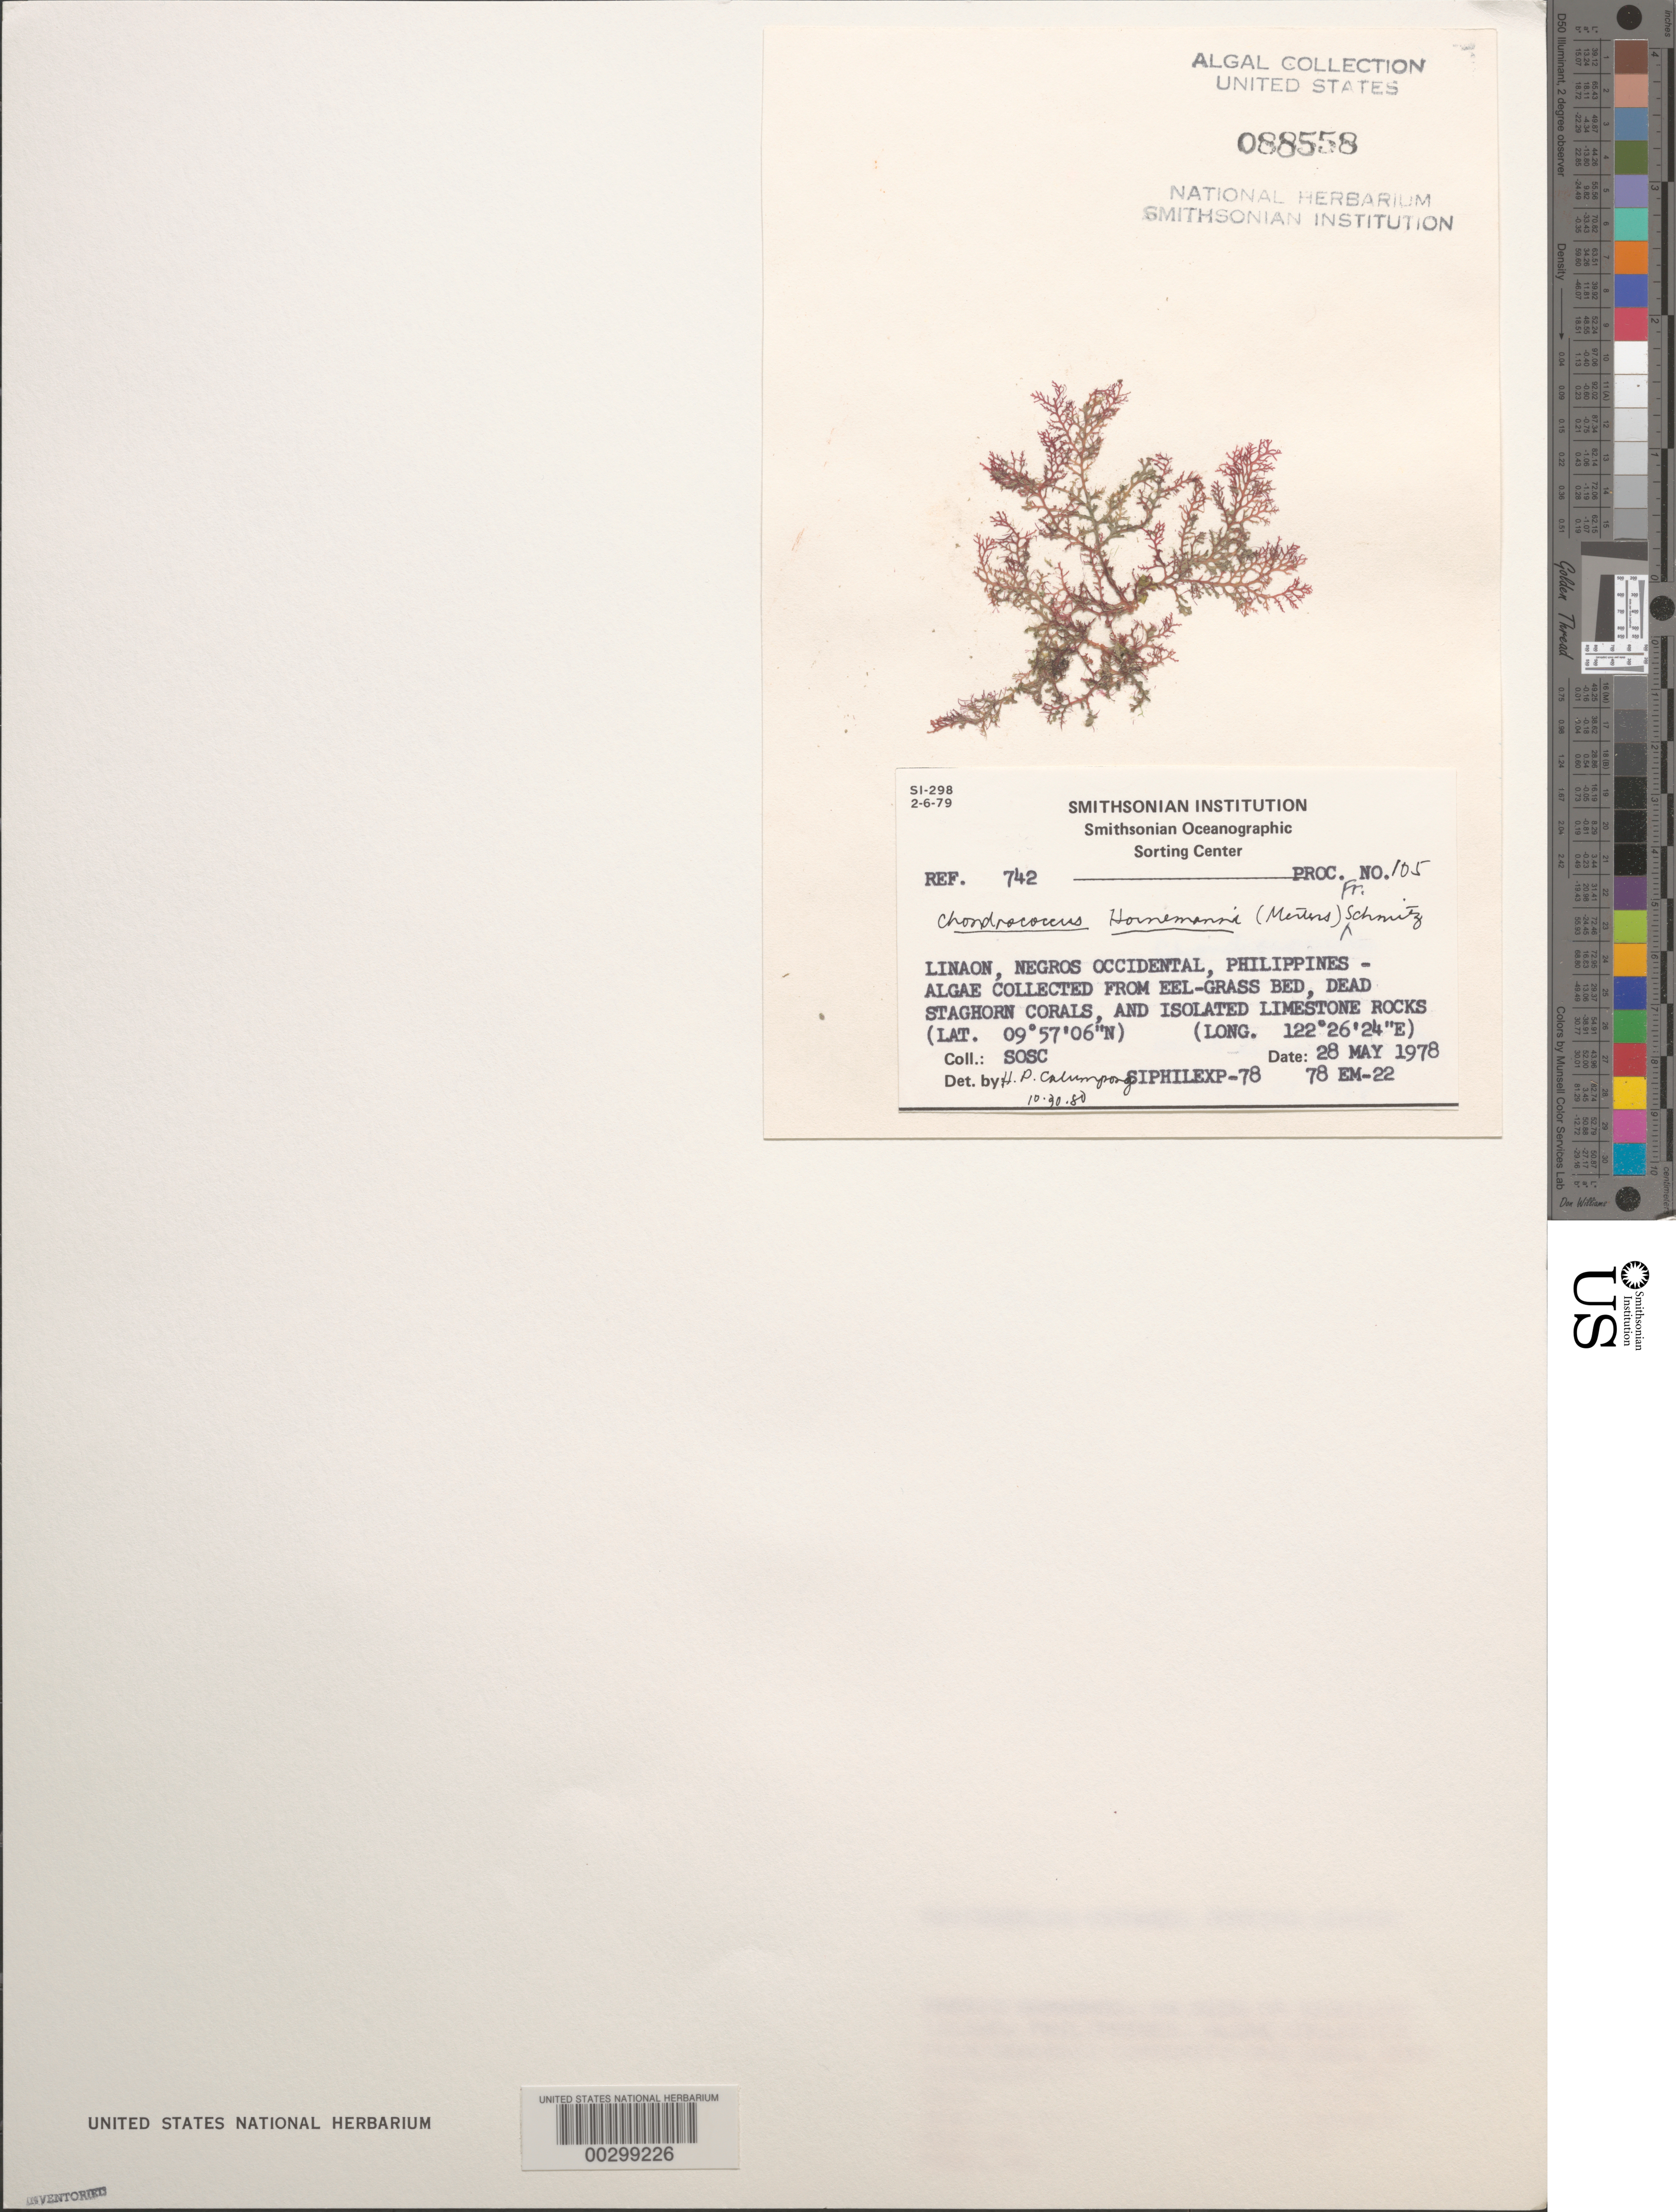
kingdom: Plantae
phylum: Rhodophyta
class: Florideophyceae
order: Gigartinales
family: Rhizophyllidaceae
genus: Portieria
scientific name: Portieria hornemannii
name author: (Lyngbye) P.C. Silva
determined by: Algae name updating Project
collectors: SOSC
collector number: Station 78 Em-22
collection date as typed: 28 May 1978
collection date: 1978-05-28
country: Philippines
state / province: Western Visayas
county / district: Negros Occidental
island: Negros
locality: Linaon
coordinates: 09 57' 06" N, 122 26' 24" E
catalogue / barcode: US 88558